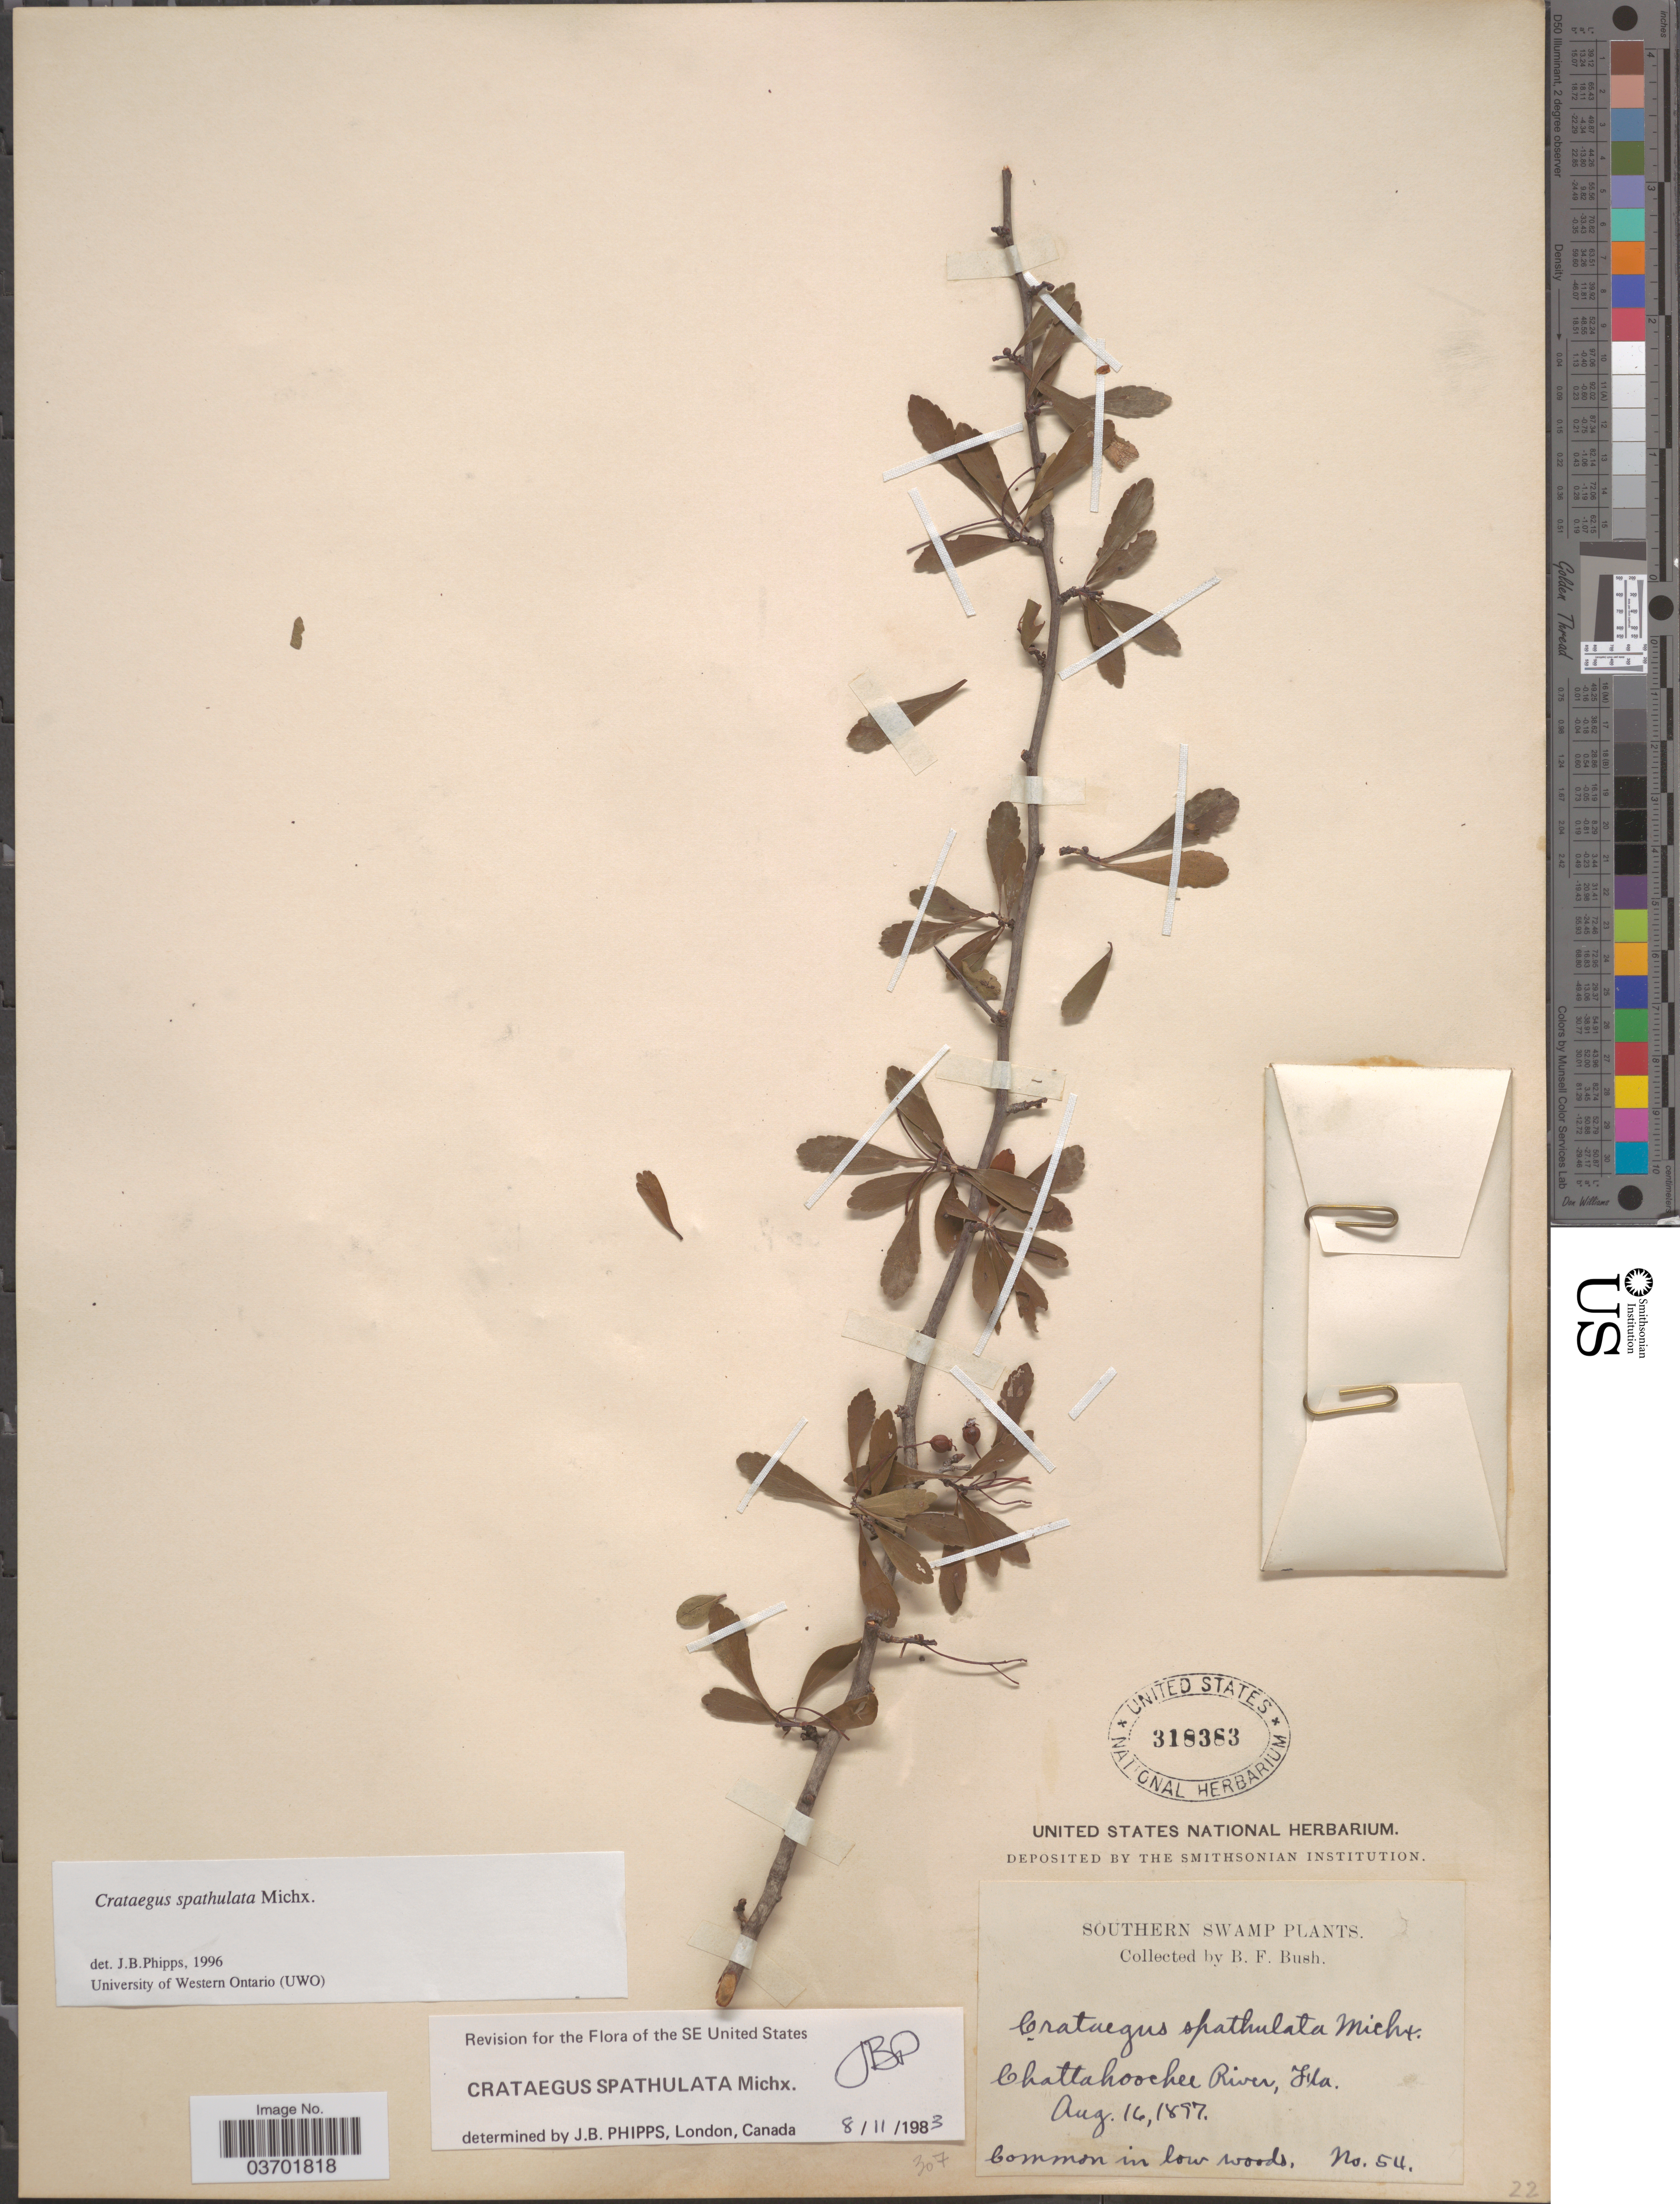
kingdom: Plantae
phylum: Tracheophyta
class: Magnoliopsida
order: Rosales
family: Rosaceae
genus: Crataegus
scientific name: Crataegus spathulata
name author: Michx.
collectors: B. F. Bush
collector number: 54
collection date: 1897-08-16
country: United States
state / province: Florida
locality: Southern Swamp. Chattahoochee River.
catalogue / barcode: US 318383